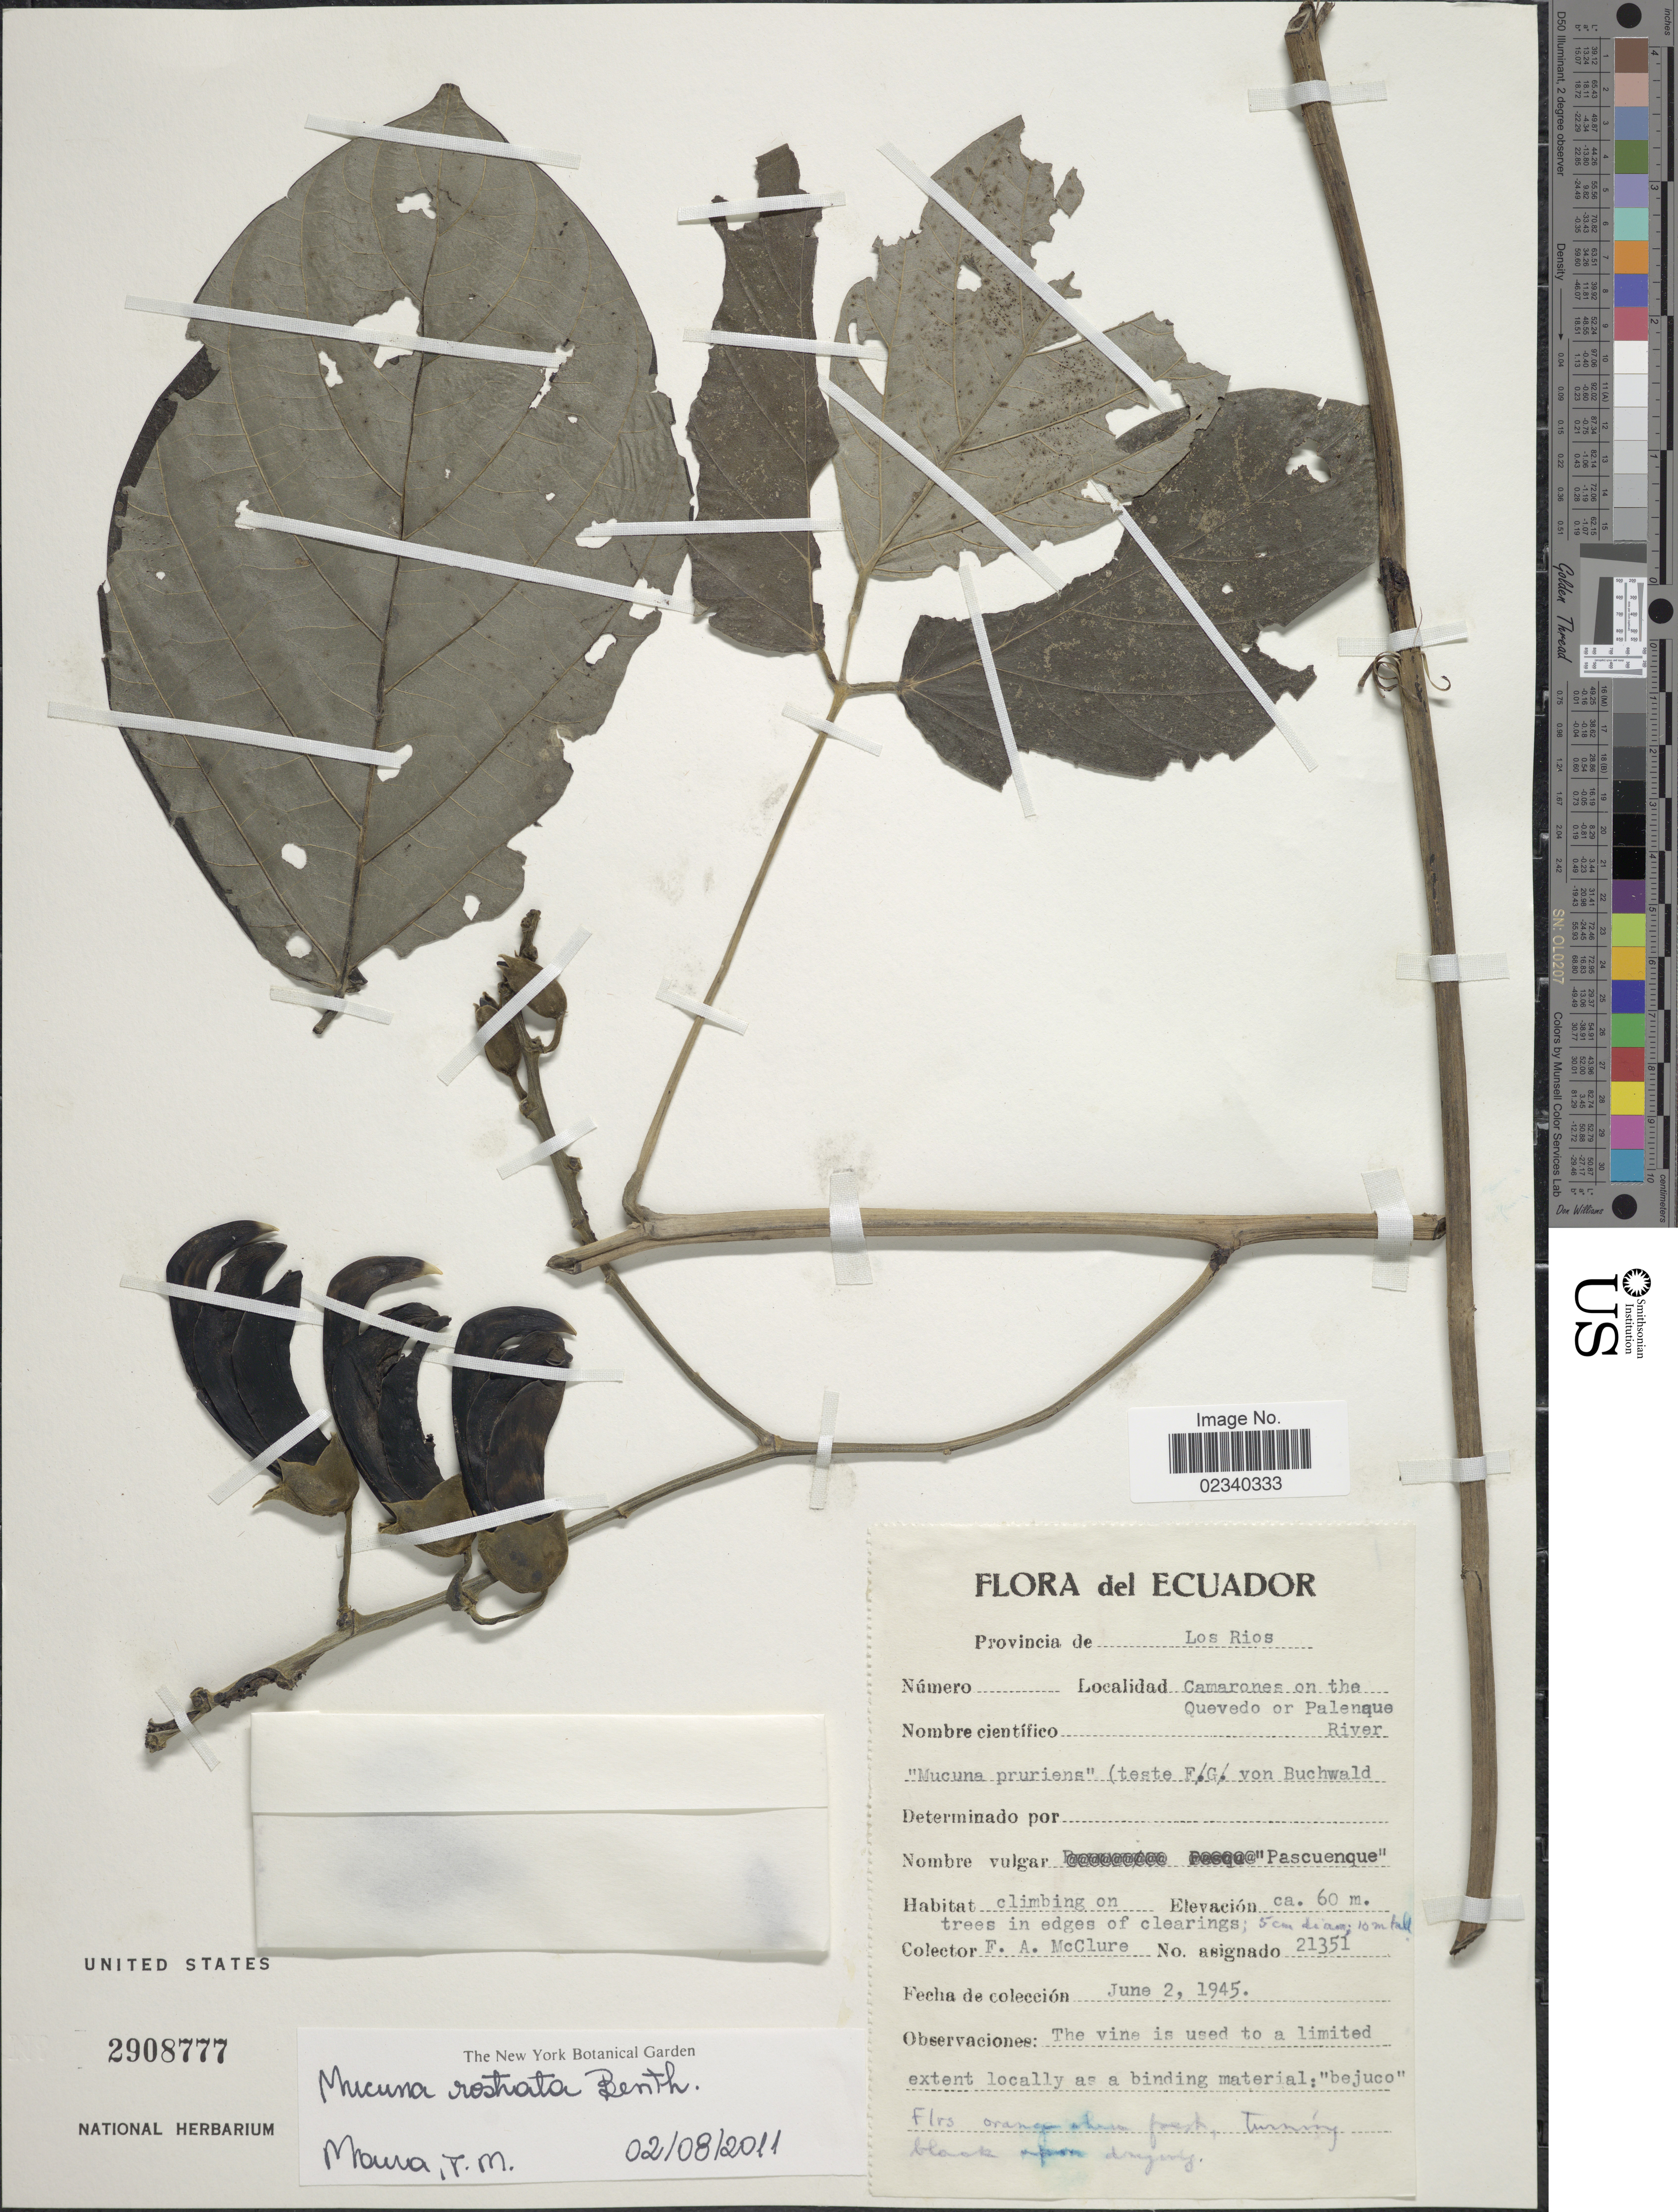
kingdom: Plantae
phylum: Tracheophyta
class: Magnoliopsida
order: Fabales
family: Fabaceae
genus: Mucuna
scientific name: Mucuna rostrata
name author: Benth.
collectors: F. A. McClure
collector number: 21351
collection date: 1945-06-02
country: Ecuador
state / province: Los Ríos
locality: Provincia de Los Rios. Camarones on the Quevedo or Palenque River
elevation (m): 60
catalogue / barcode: US 2908777